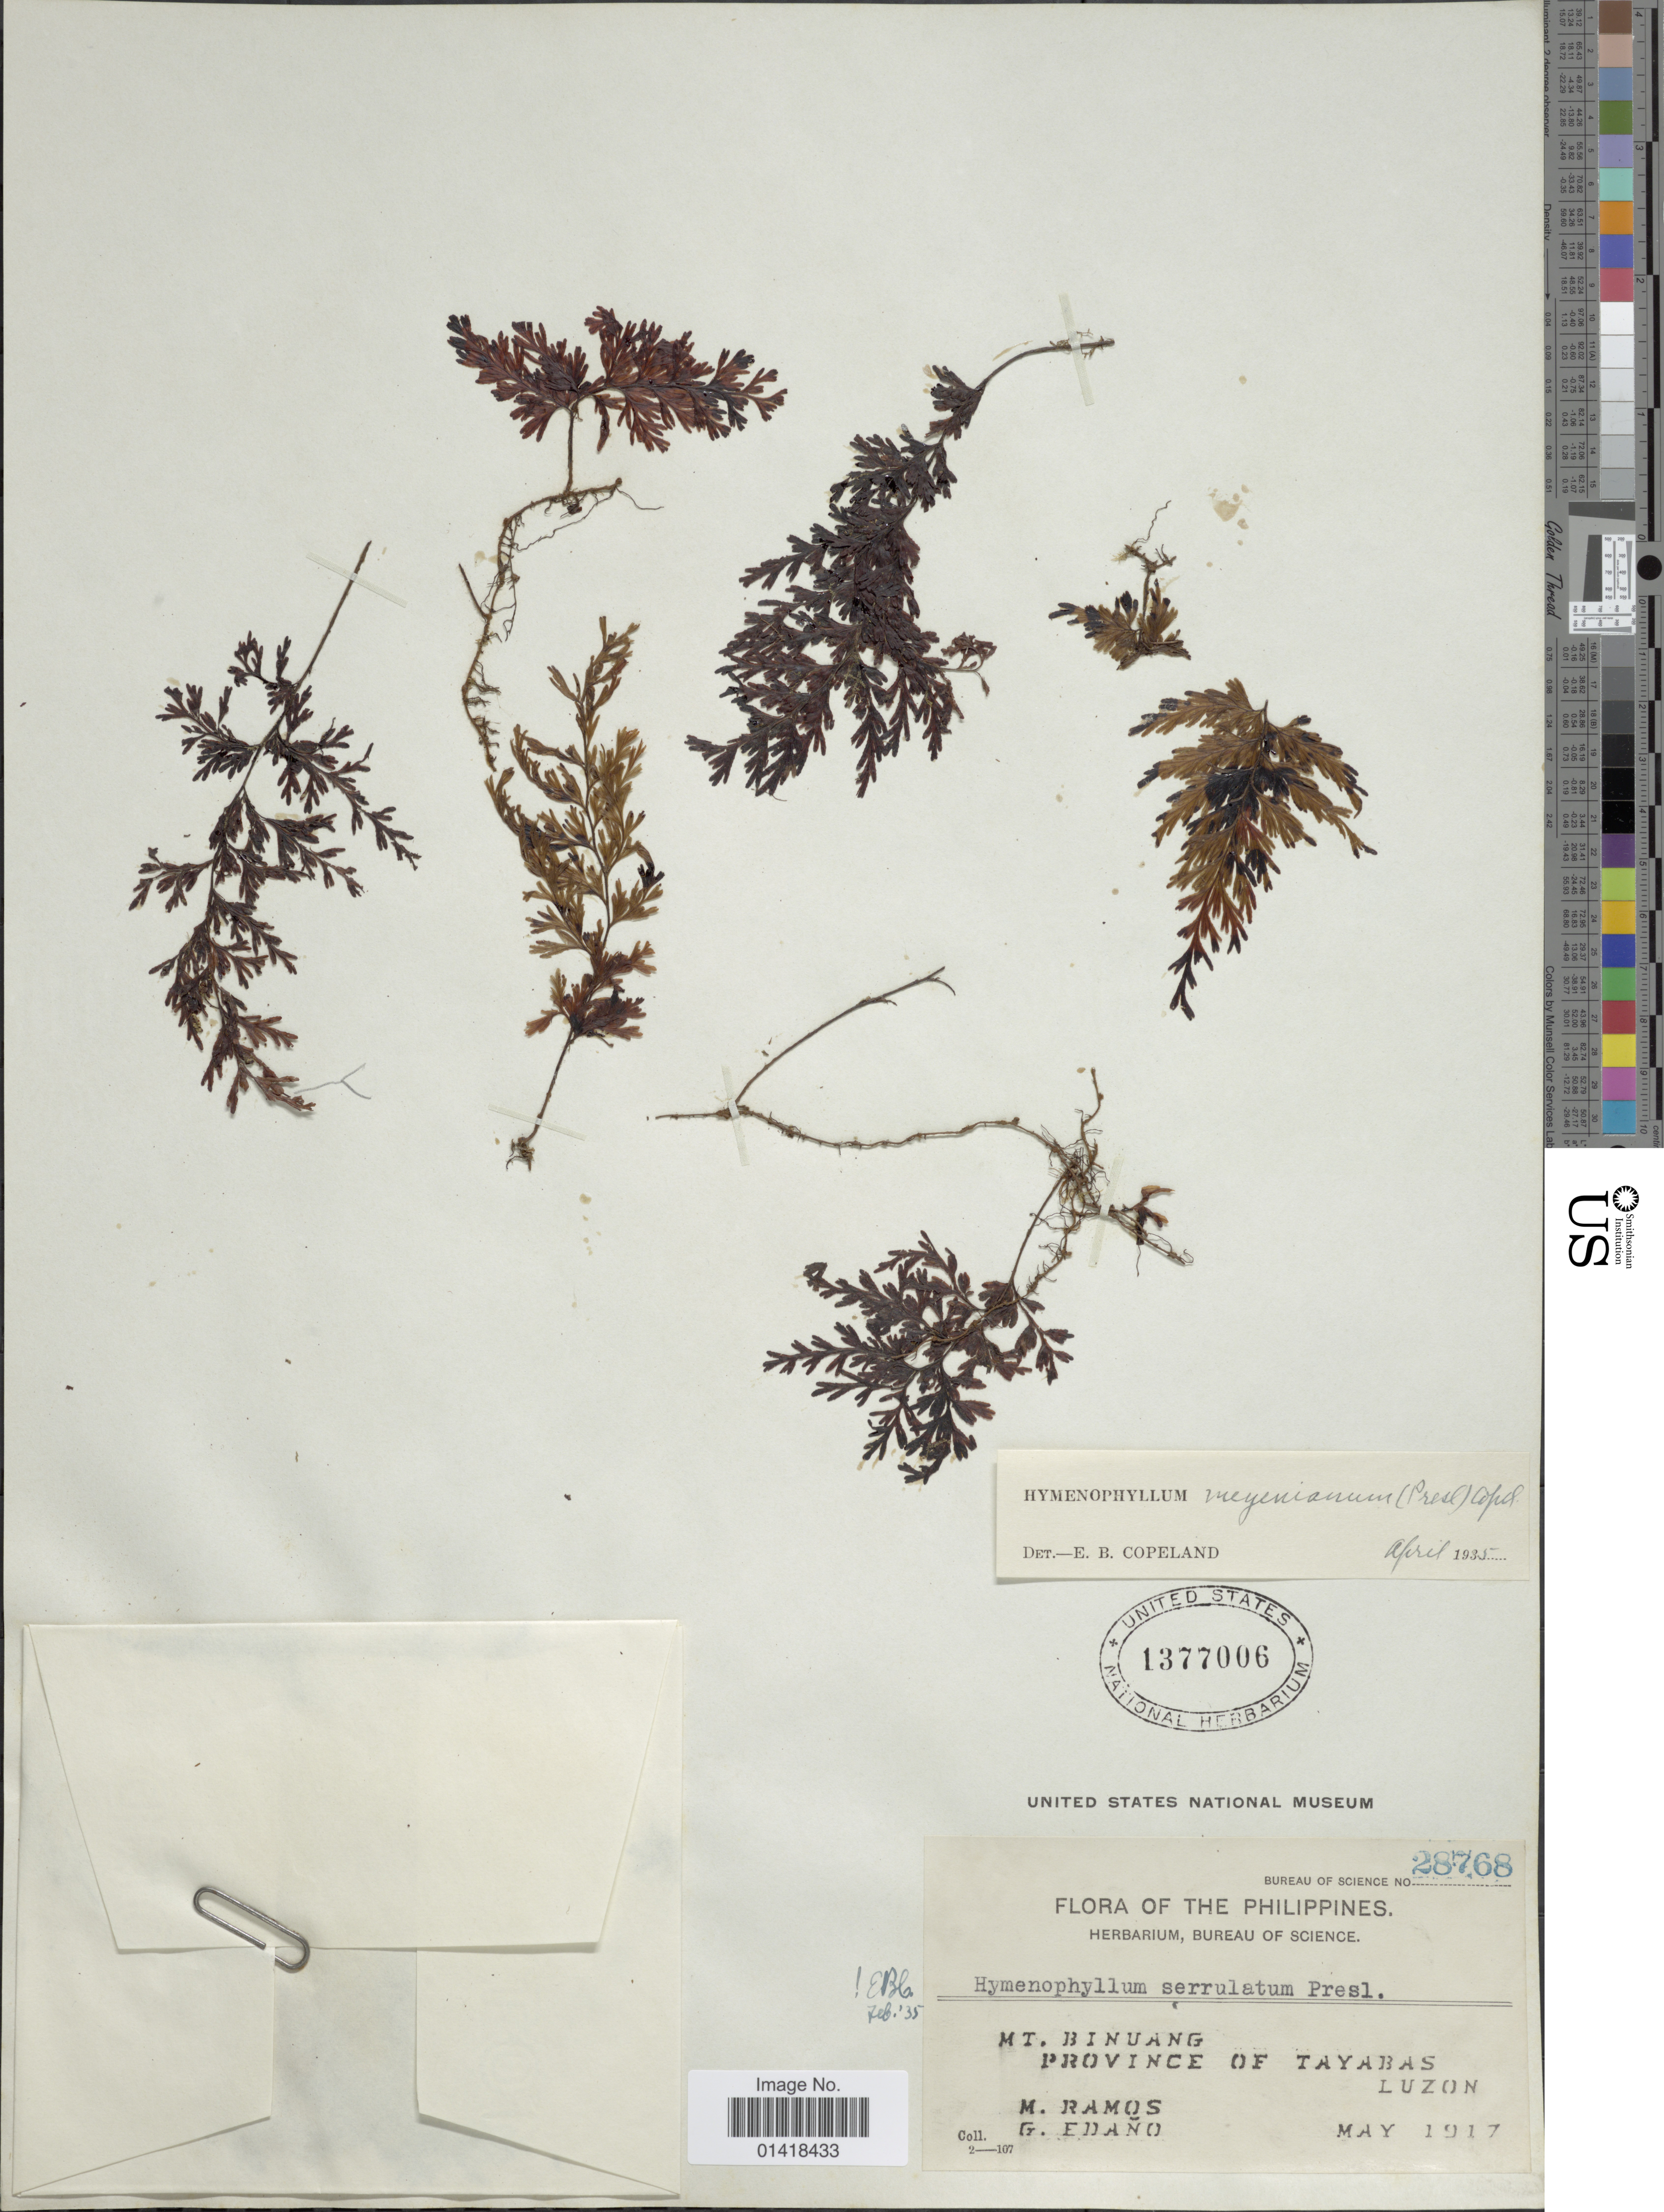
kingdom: Plantae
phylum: Tracheophyta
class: Polypodiopsida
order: Hymenophyllales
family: Hymenophyllaceae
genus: Hymenophyllum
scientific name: Hymenophyllum meyenianum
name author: (C. Presl) Copel.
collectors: M. Ramos & G. Edaño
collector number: BUreau of Science 28768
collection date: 1917-05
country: Philippines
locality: The Philippines. Mt, Binuang. Province of Tayabas. Luzon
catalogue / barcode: US 1377006